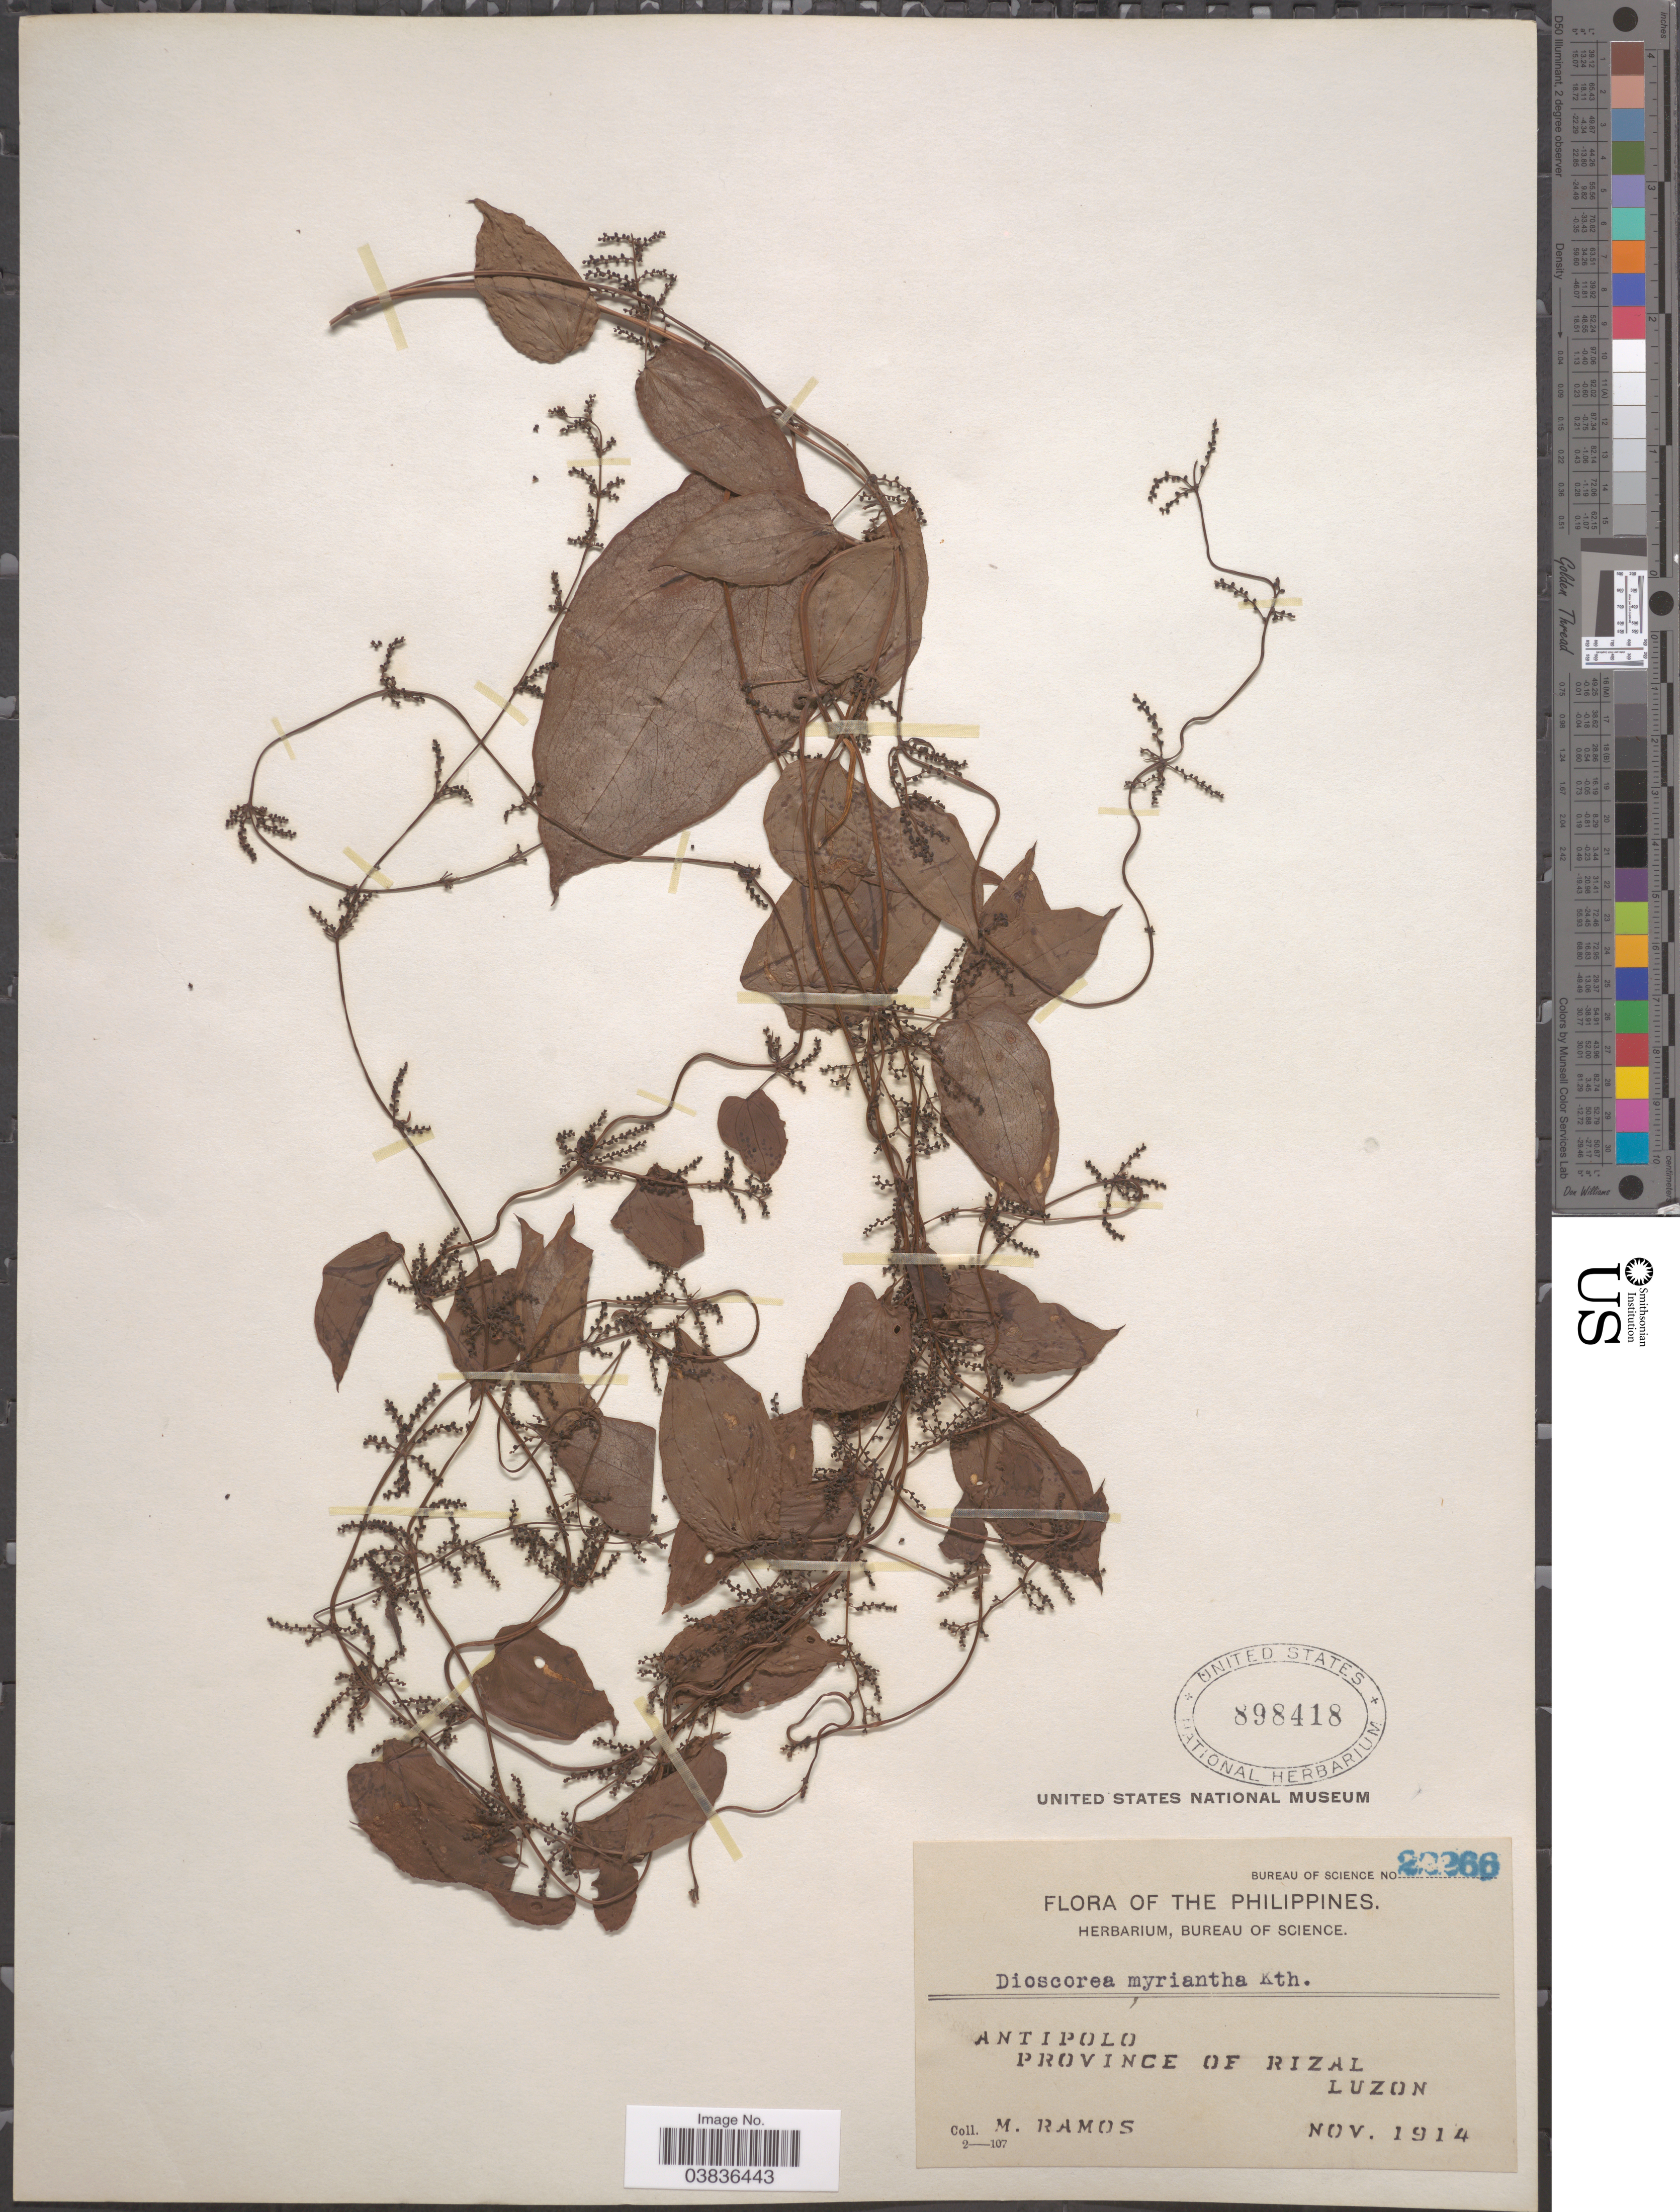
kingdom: Plantae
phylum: Tracheophyta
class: Liliopsida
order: Dioscoreales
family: Dioscoreaceae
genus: Dioscorea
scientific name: Dioscorea filiformis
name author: Blume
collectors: M. Ramos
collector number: Bureau of Science 22266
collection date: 1914-11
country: Philippines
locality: Antipolo. Province of Rizal. Luzon.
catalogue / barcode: US 898418